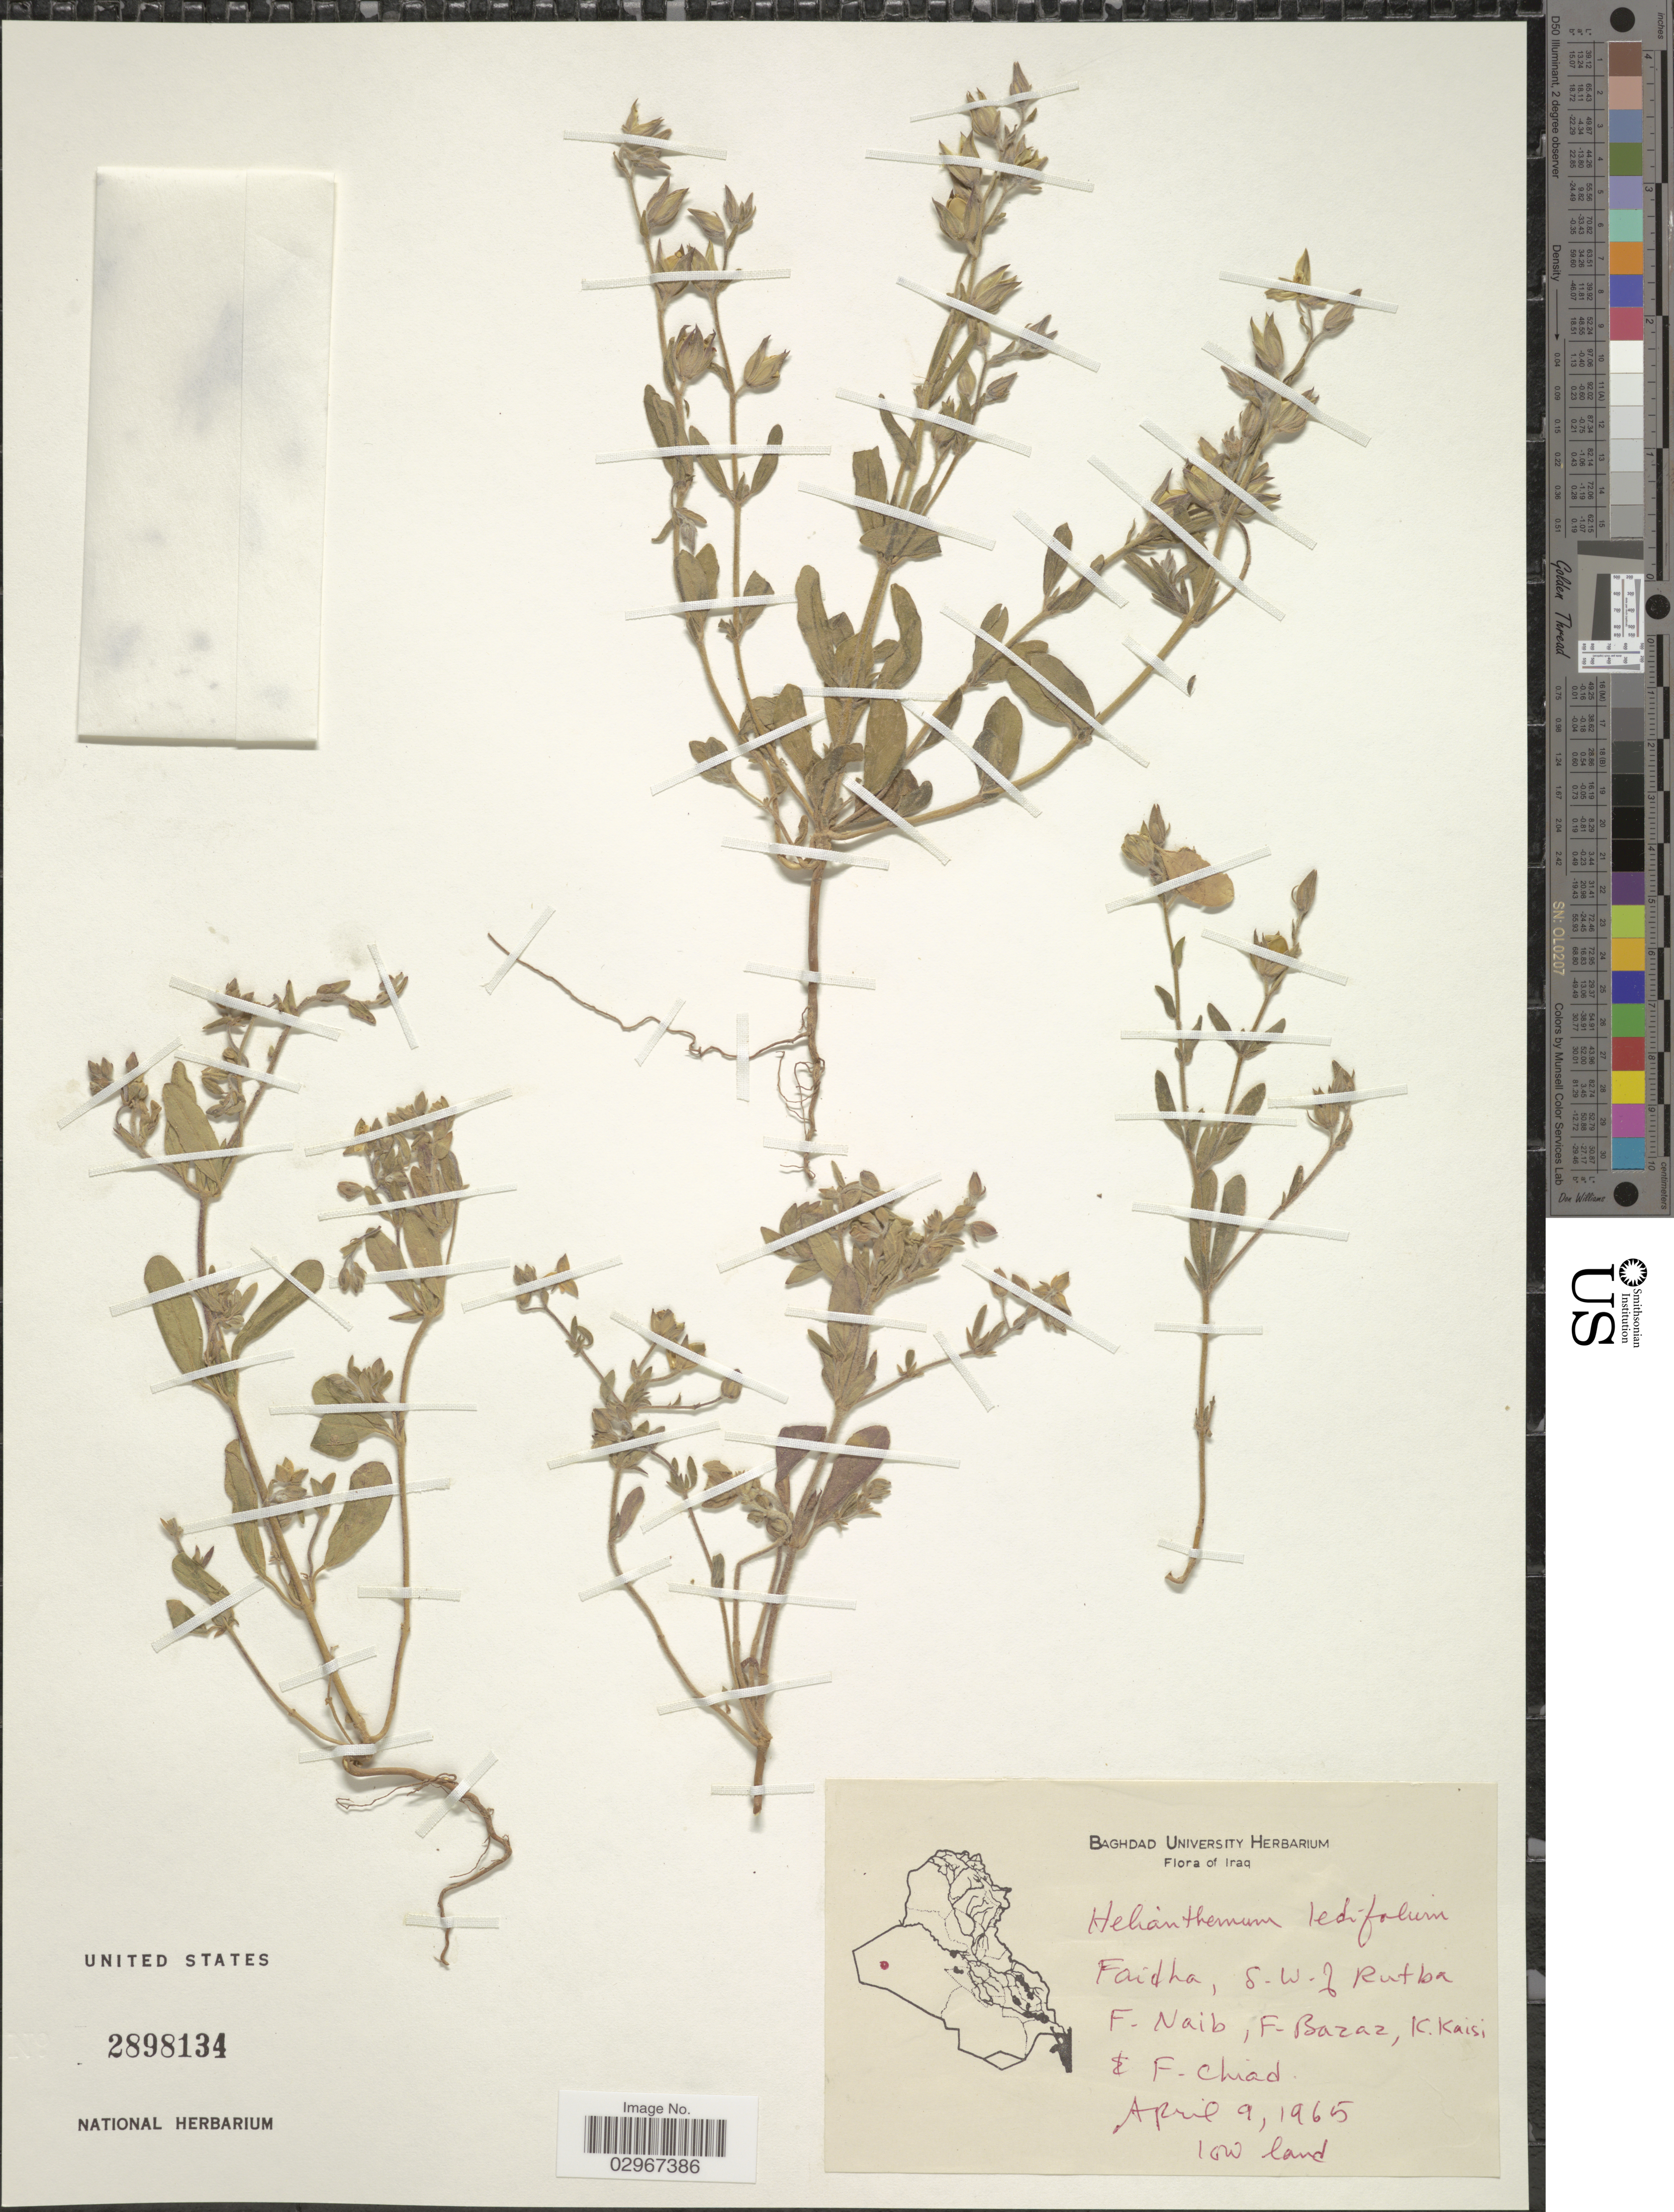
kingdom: Plantae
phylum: Tracheophyta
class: Magnoliopsida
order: Malvales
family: Cistaceae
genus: Helianthemum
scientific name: Helianthemum ledifolium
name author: (L.) Mill.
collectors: F. Naib, F. Bazaz, K. Kaisi & F. Chiad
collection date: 1965-04-09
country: Iraq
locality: Faidha, S.W. of Rutba.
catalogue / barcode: US 2898134